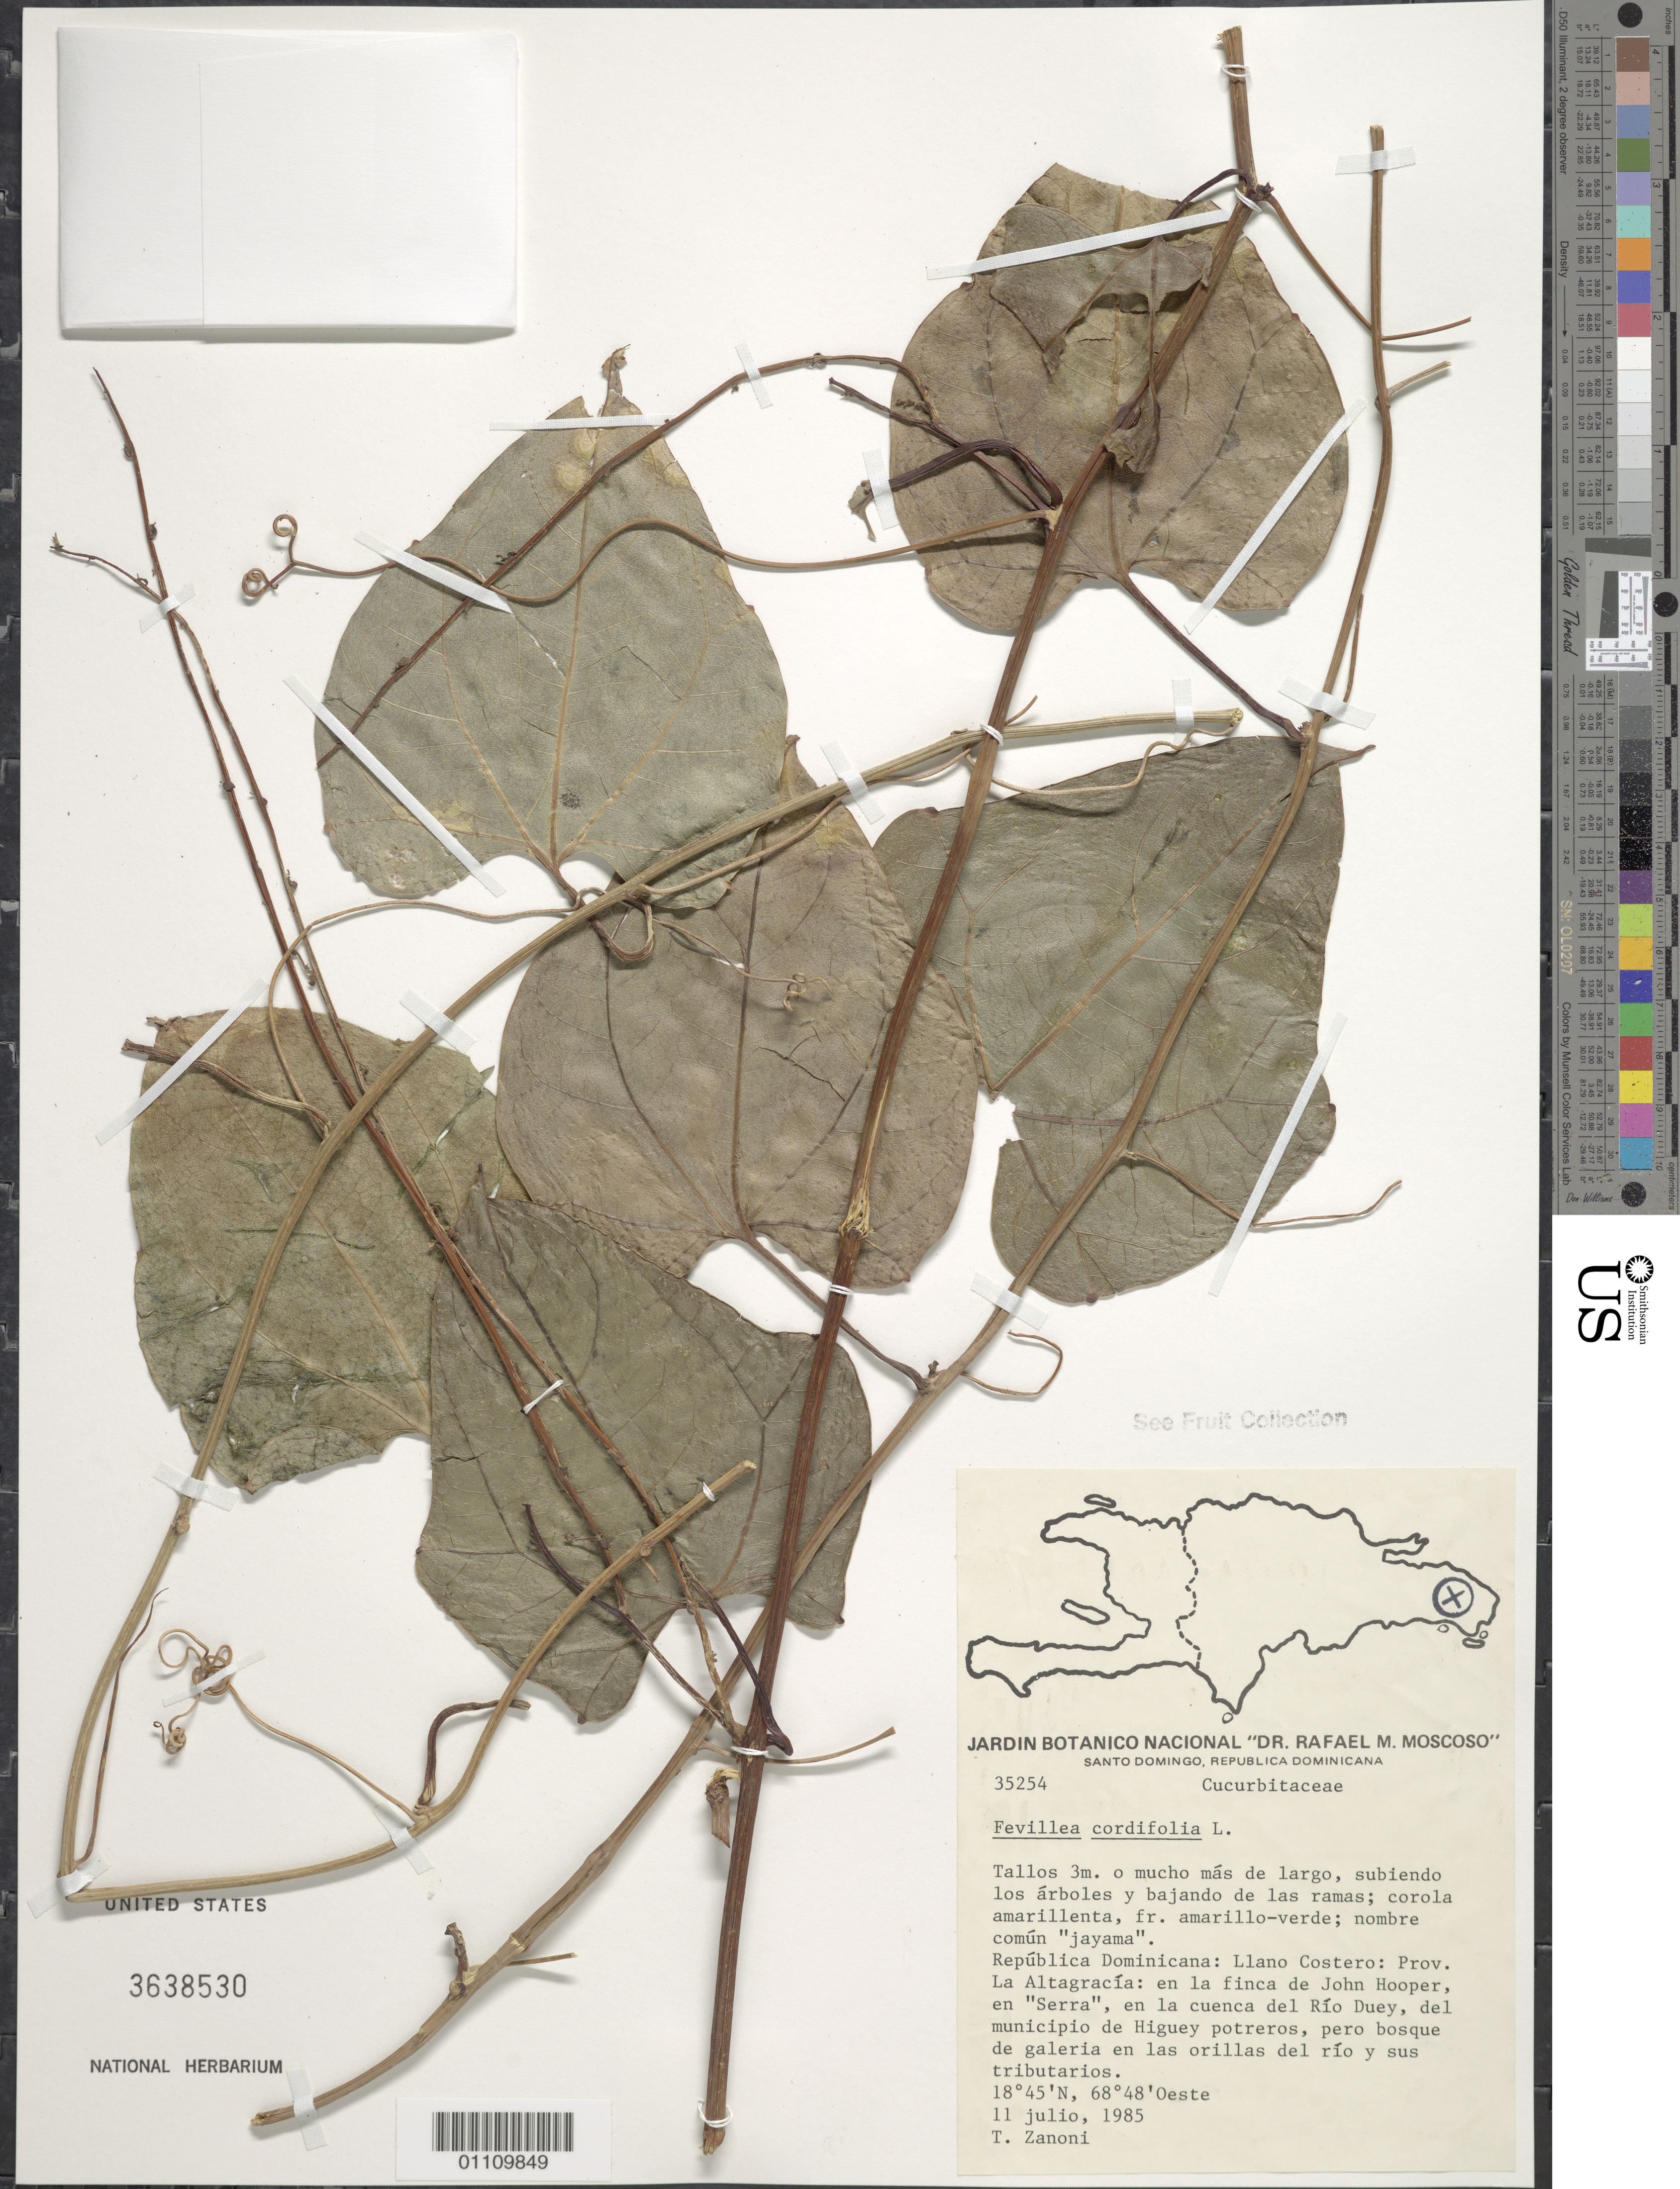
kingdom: Plantae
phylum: Tracheophyta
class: Magnoliopsida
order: Cucurbitales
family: Cucurbitaceae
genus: Fevillea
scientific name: Fevillea cordifolia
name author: L.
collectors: T. A. Zanoni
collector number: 35254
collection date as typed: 11 Jul 1985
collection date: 1985-07-11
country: Dominican Republic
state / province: La Altagracía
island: Hispaniola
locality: Llano Costero, en la finca de John Hooper, en "Serra", en la cuecna del Río Duey, del municipio de Higuey potreros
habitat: Pero bosque de galeria en las orillas del río y sur tributarios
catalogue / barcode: US 3638530